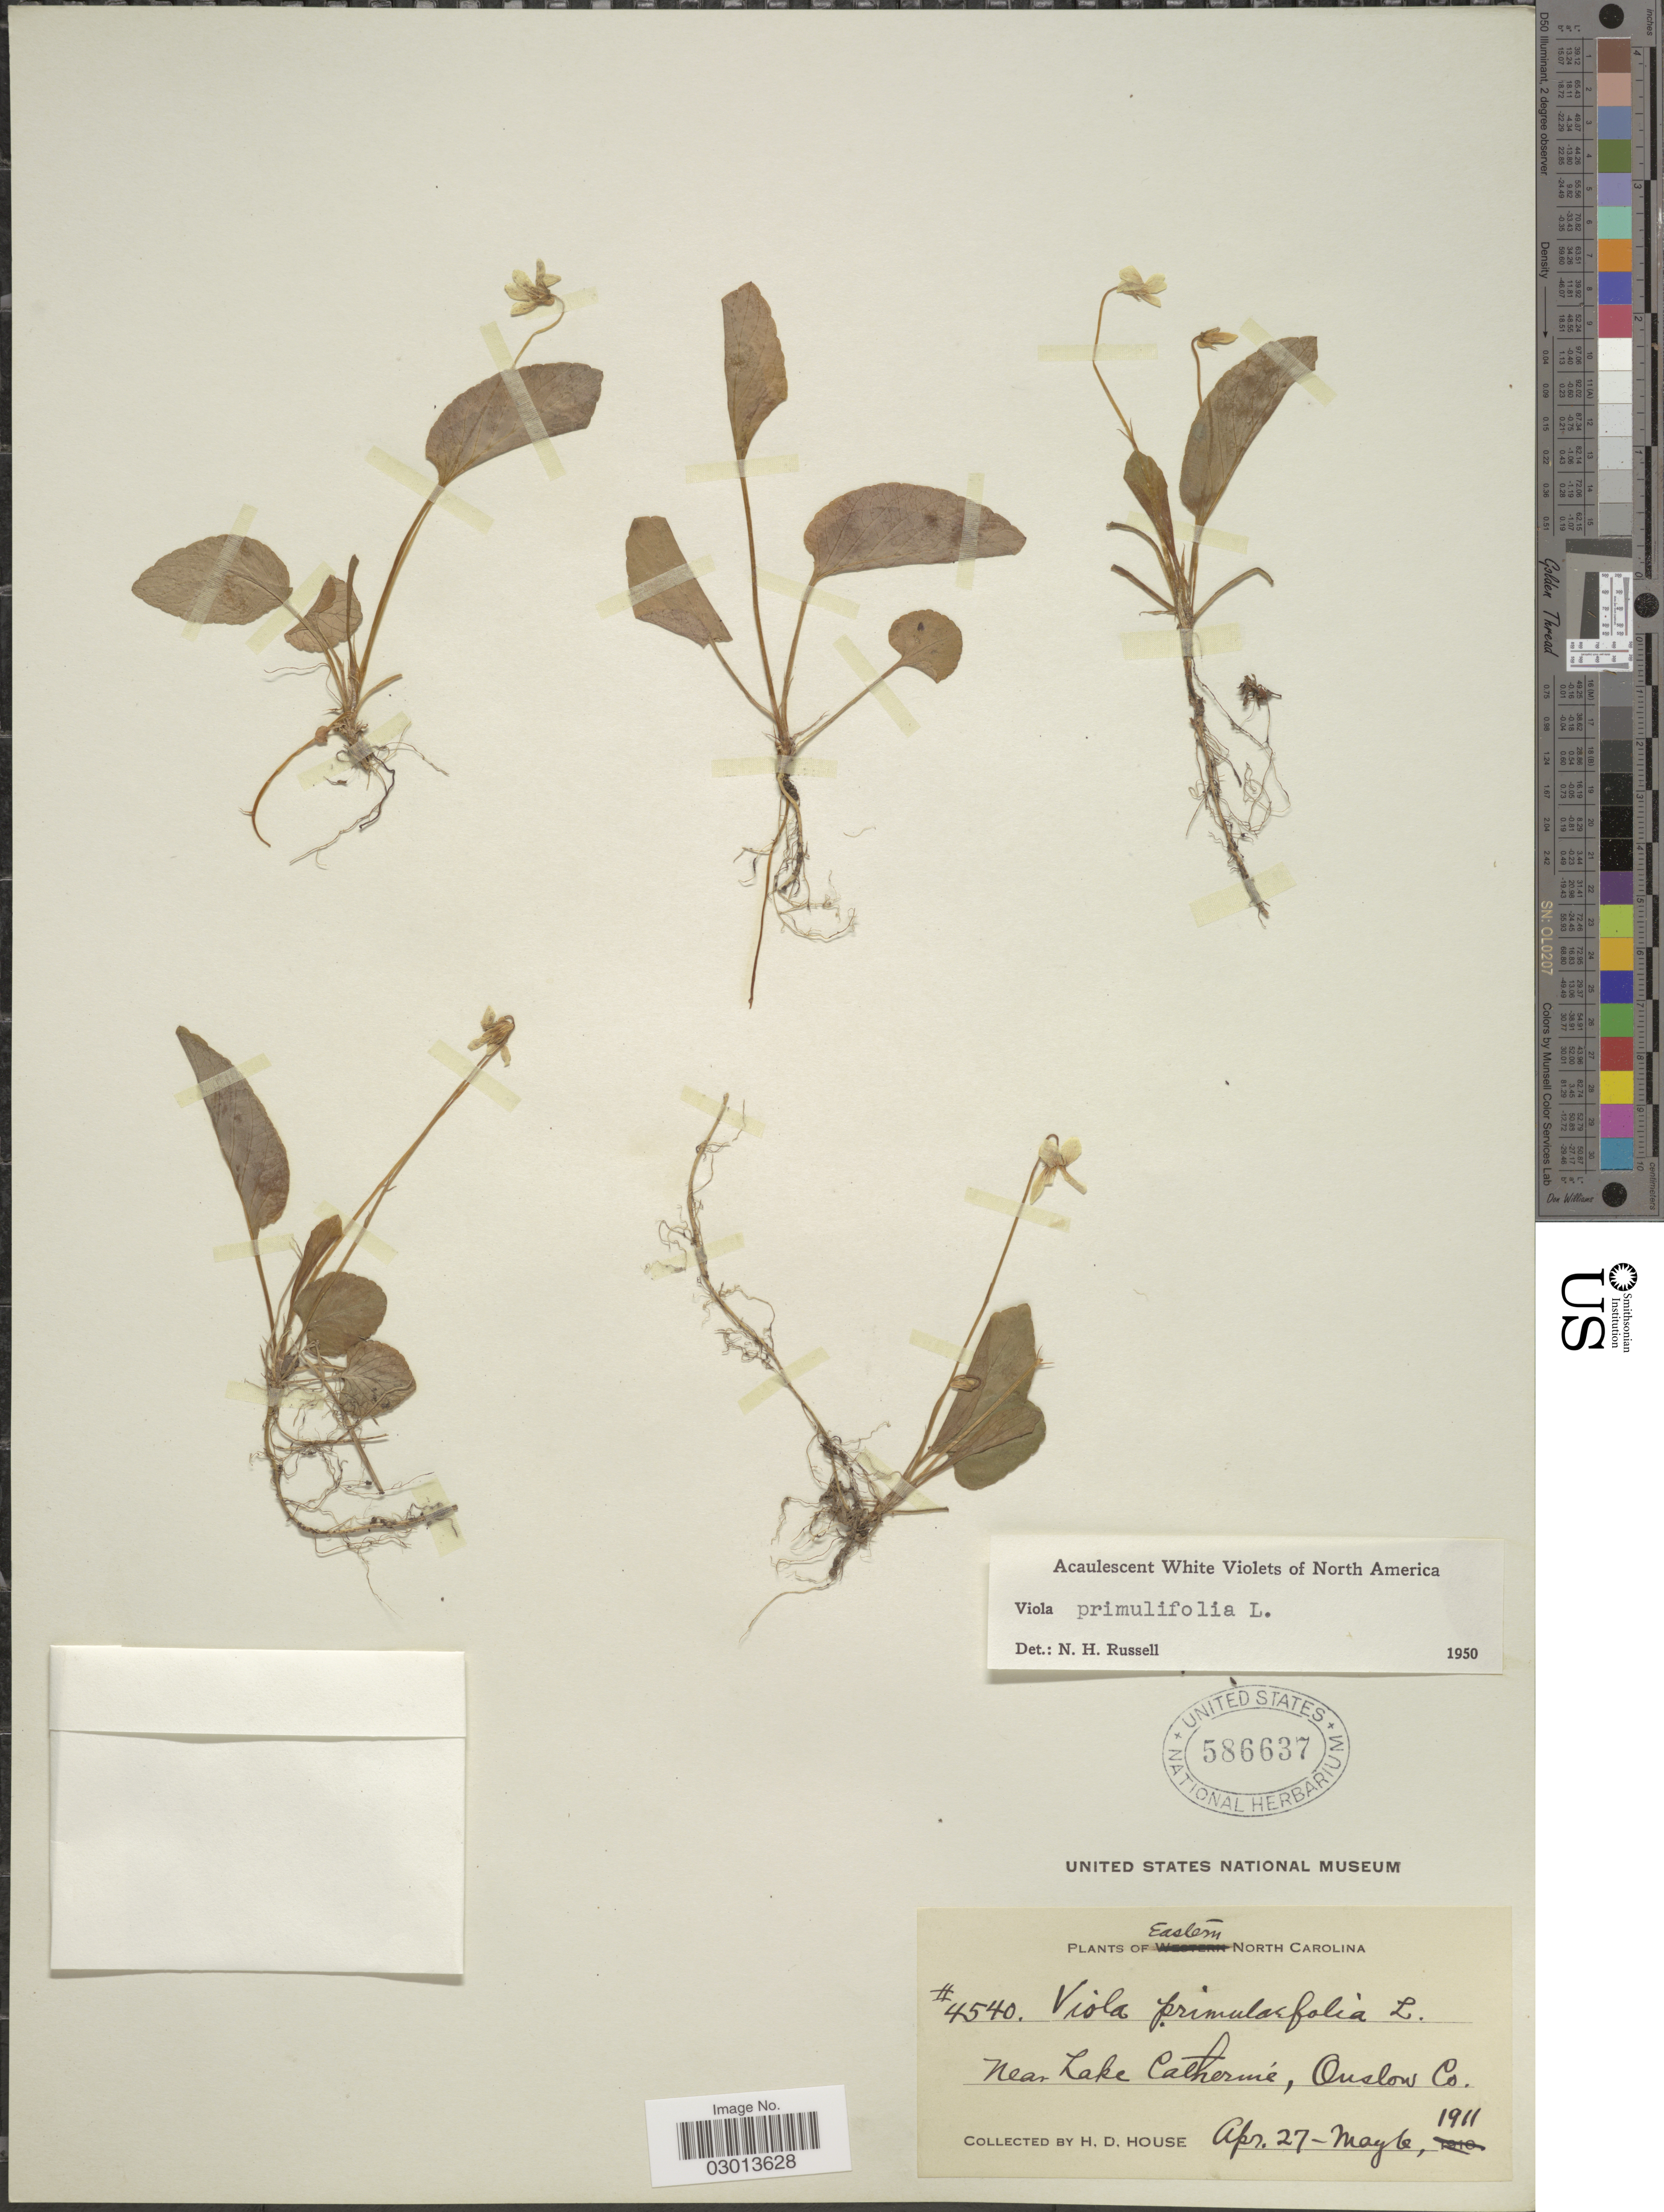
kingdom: Plantae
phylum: Tracheophyta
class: Magnoliopsida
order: Malpighiales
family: Violaceae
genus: Viola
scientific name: Viola primulifolia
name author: L.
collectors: H. D. House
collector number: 4540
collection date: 1911-04-27/1911-05-06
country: United States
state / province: North Carolina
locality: Eastern North Carolina. Near Lake Catherine, Onslow Co.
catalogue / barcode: US 586637